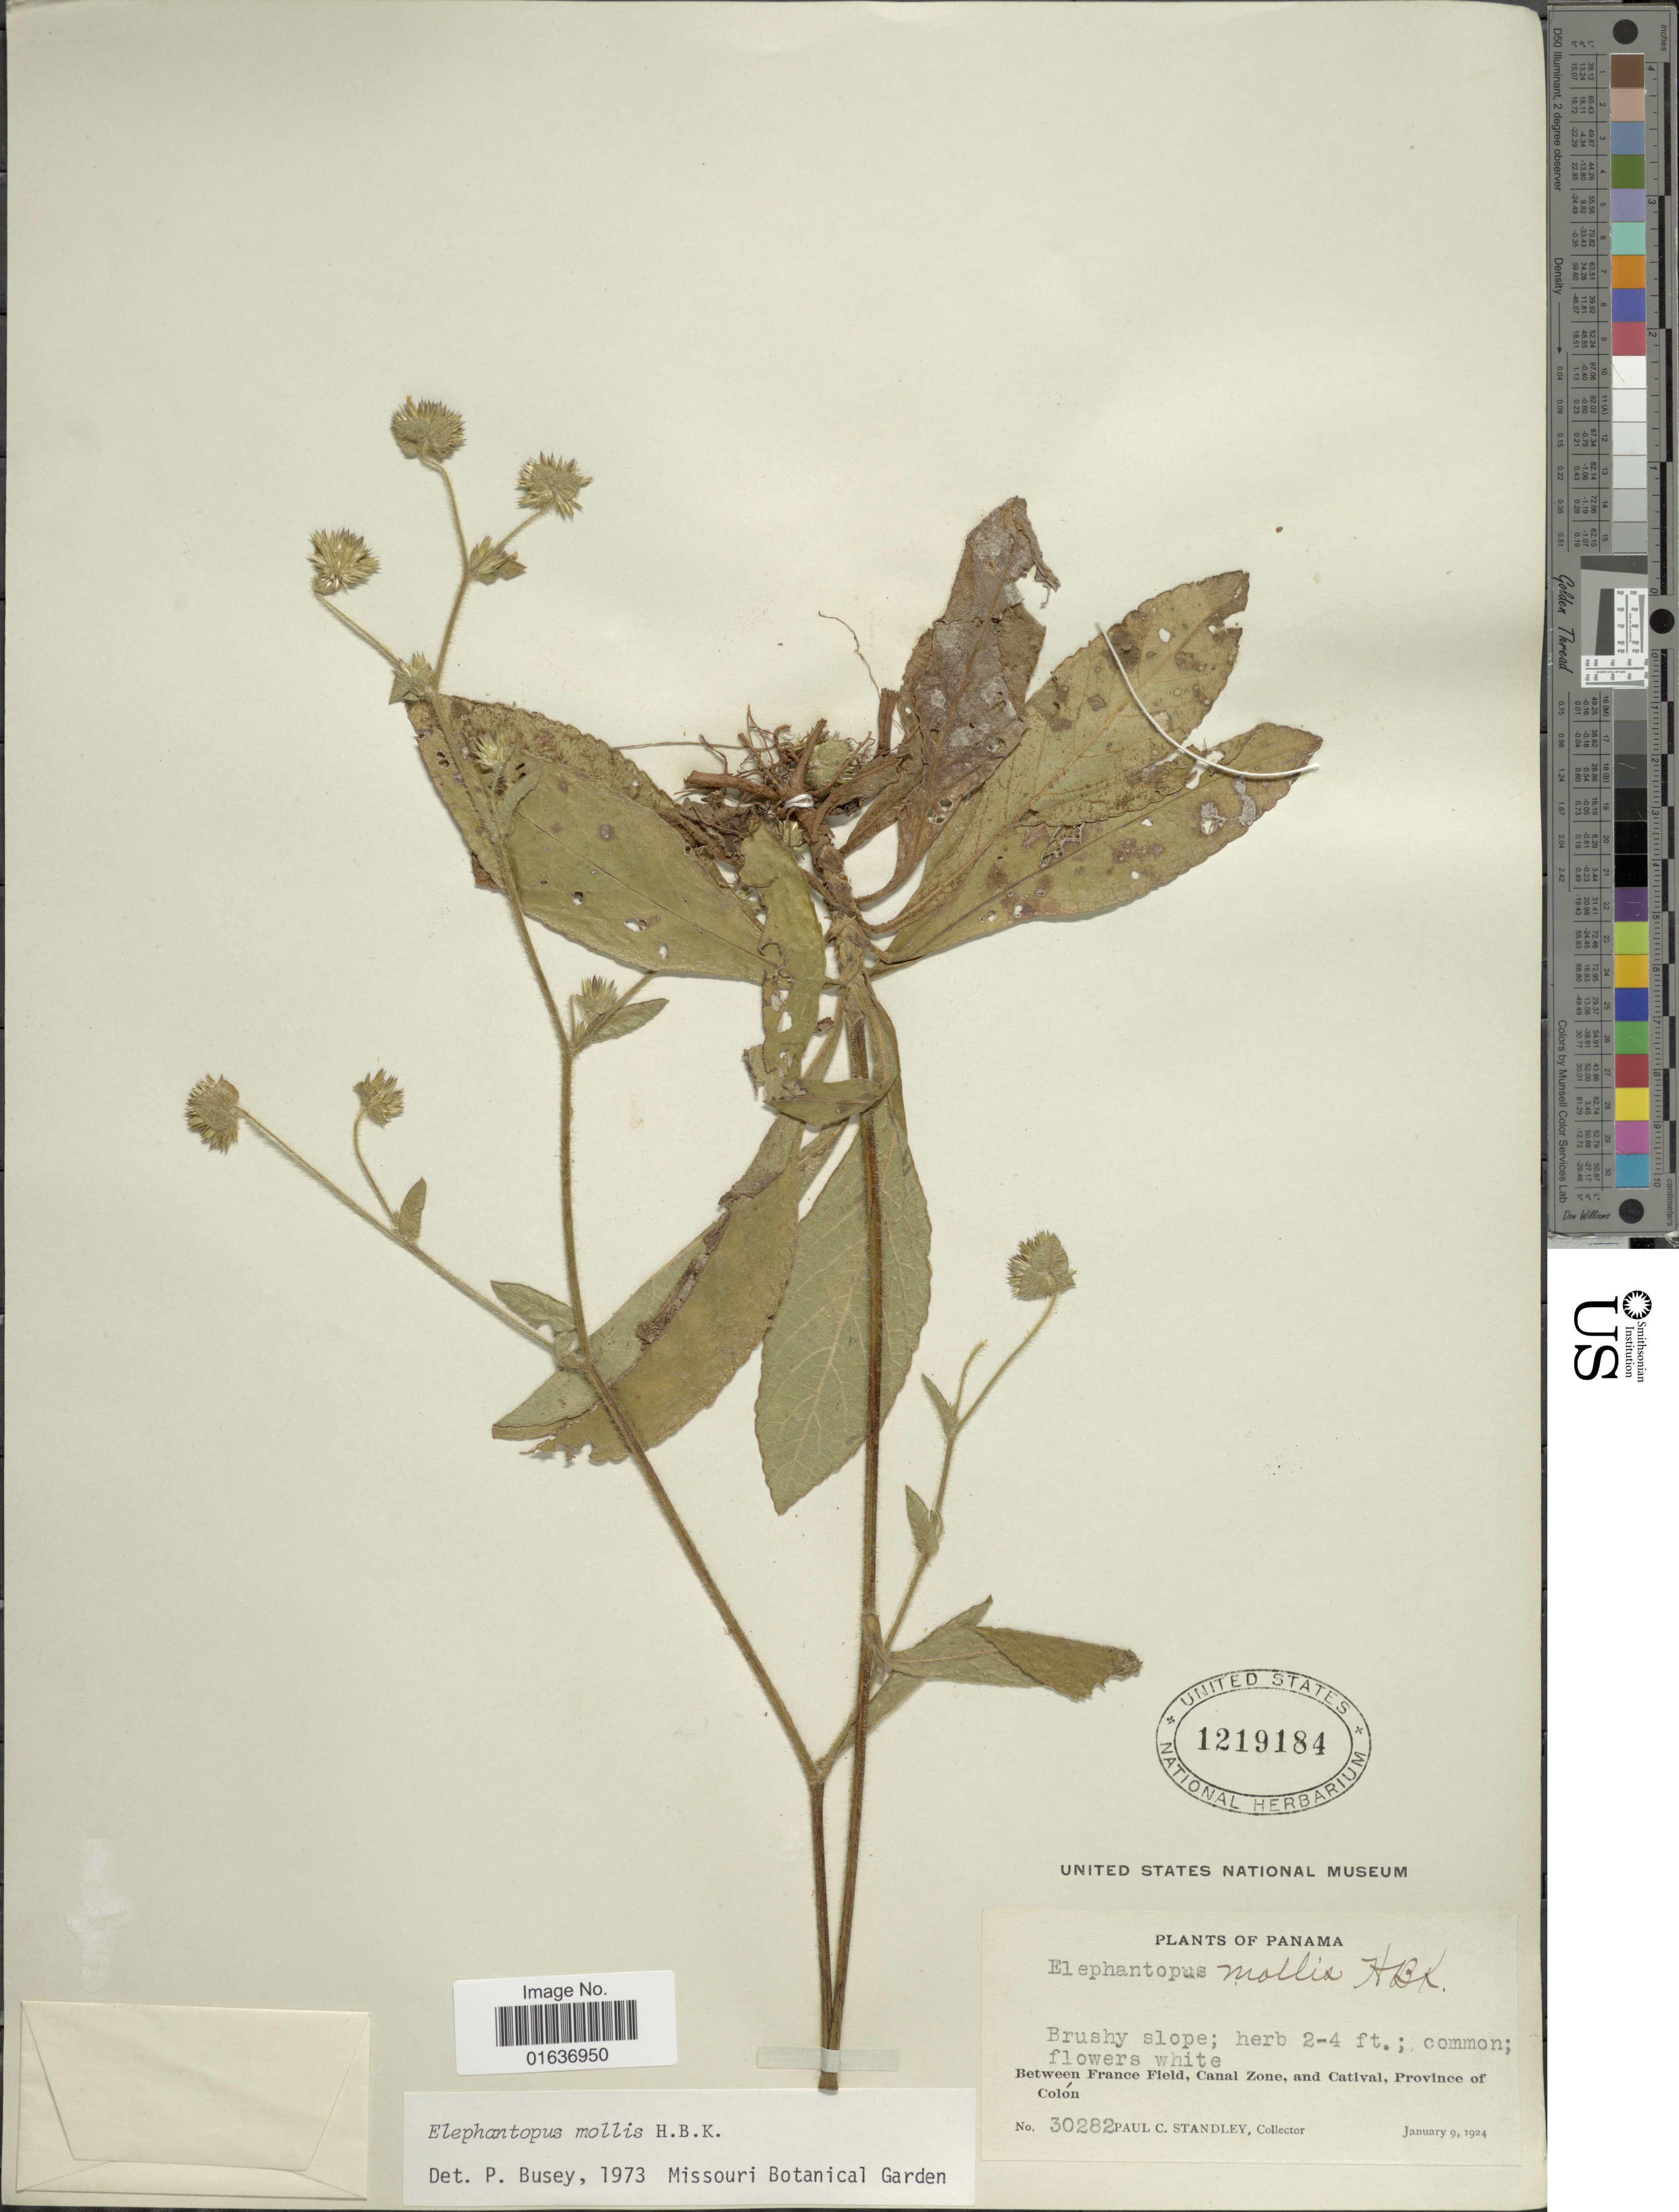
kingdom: Plantae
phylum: Tracheophyta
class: Magnoliopsida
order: Asterales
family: Asteraceae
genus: Elephantopus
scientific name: Elephantopus mollis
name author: Kunth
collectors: P. C. Standley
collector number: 30282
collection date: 1924-01-09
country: Panama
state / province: Colón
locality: Brushy slope, between France Field, and Catival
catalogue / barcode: US 1219184